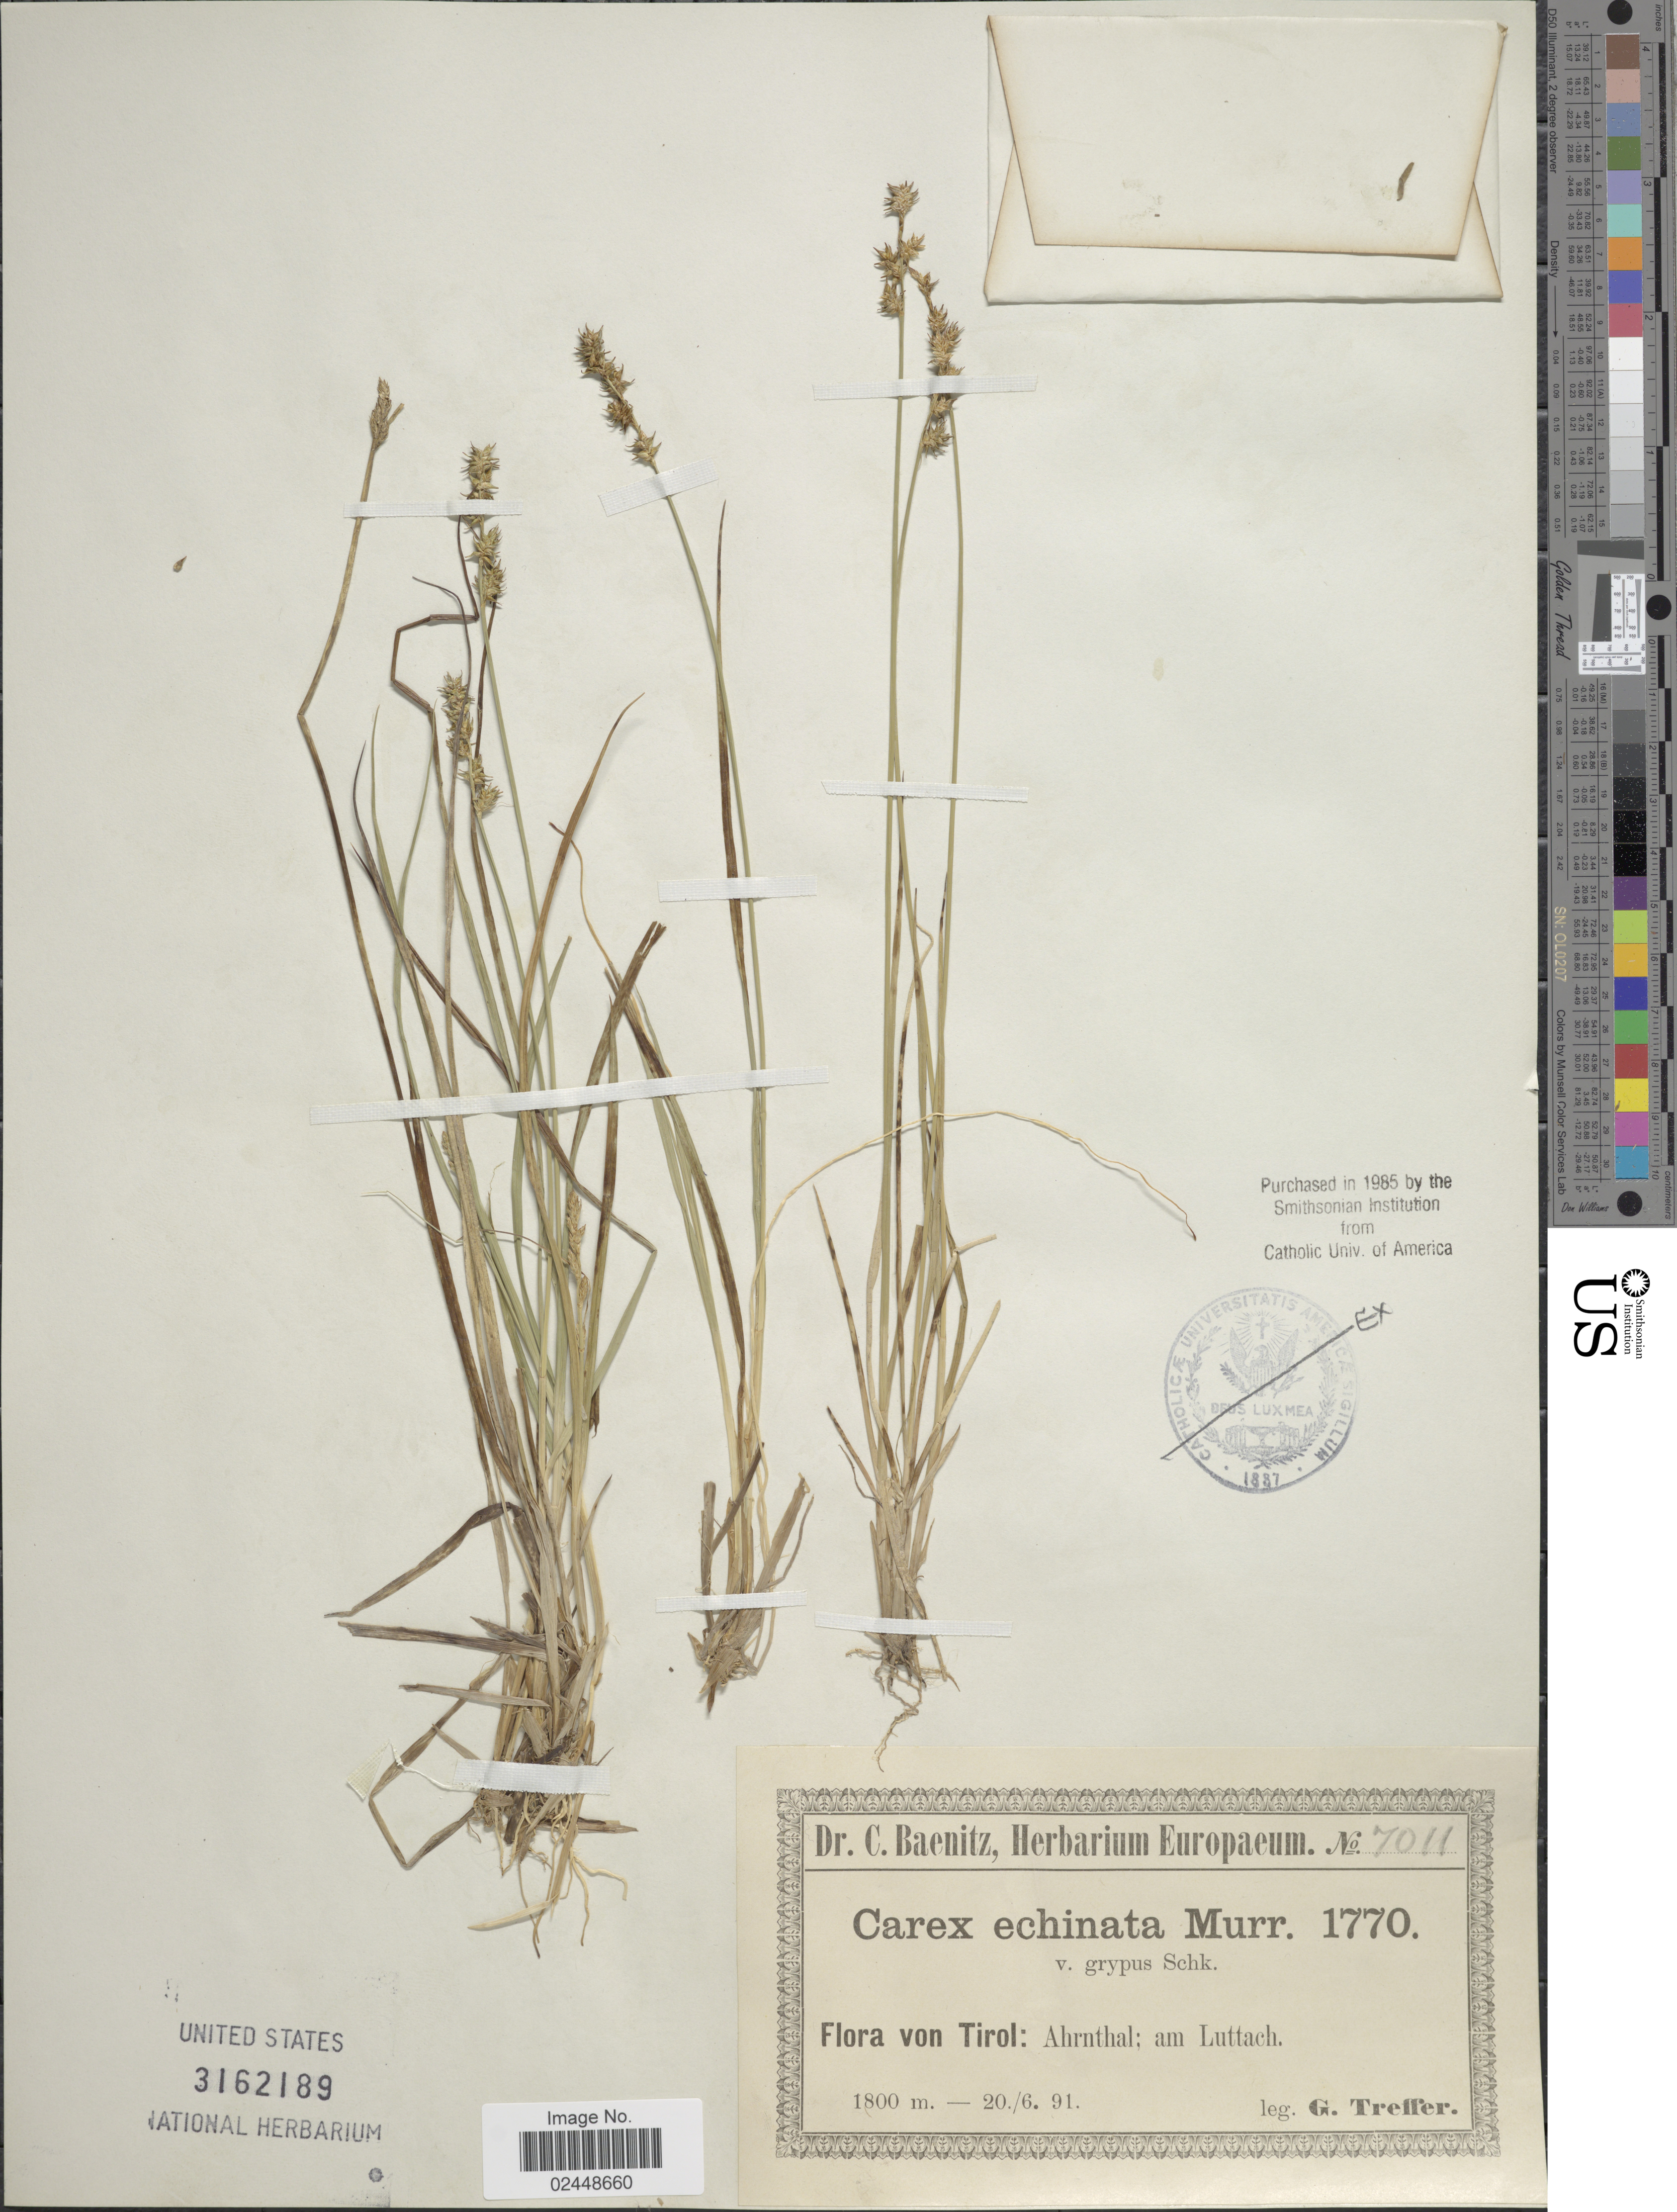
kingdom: Plantae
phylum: Tracheophyta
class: Liliopsida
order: Poales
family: Cyperaceae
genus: Carex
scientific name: Carex echinata subsp. echinata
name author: Murray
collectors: G. Treffer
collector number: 7011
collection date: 1891-06-20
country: Austria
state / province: Tirol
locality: Ahrnthal; am Luttach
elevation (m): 1800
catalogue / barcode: US 3162189